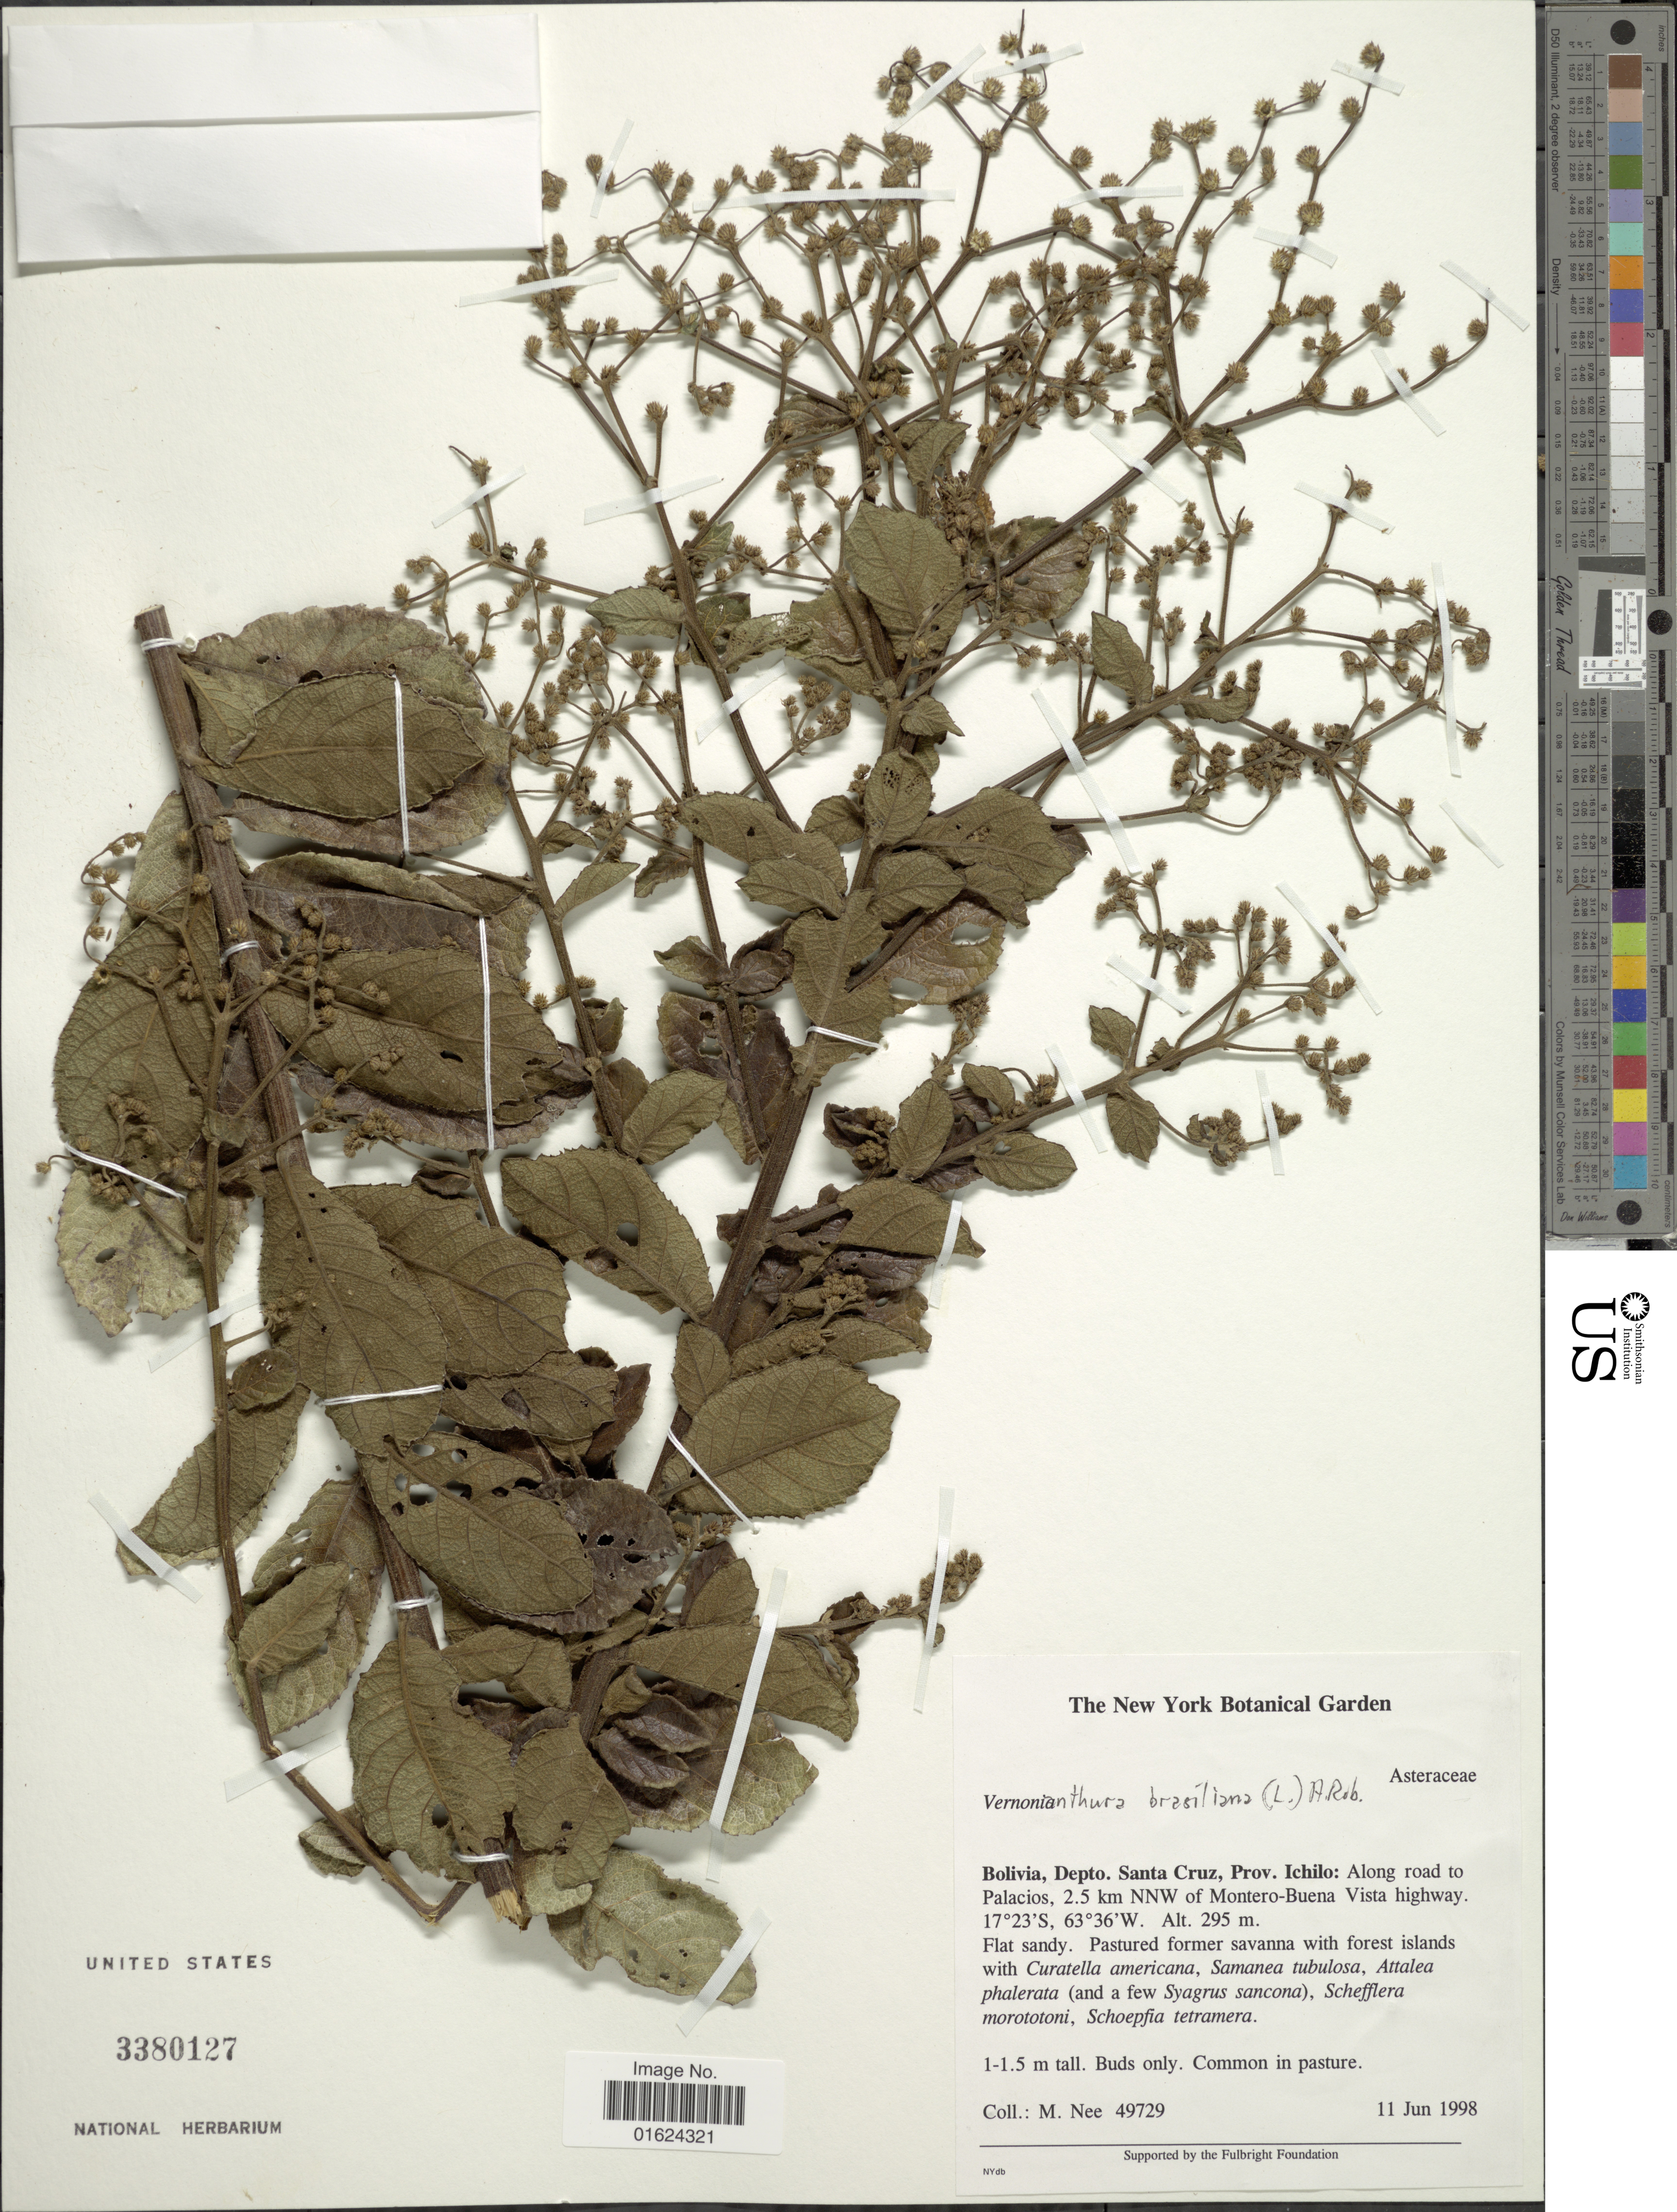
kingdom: Plantae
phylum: Tracheophyta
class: Magnoliopsida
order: Asterales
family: Asteraceae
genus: Vernonia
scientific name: Vernonia brasiliana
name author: (L.) Druce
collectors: M. Nee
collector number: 49729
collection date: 1998-06-11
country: Bolivia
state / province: Santa Cruz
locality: Bolivia, Depto. Santa Cruz, Prov. Ichilo: Along road to Palacios, 2.5 km NNW of Montero-Buena Vista Highway.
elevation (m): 295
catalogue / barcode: US 3380127